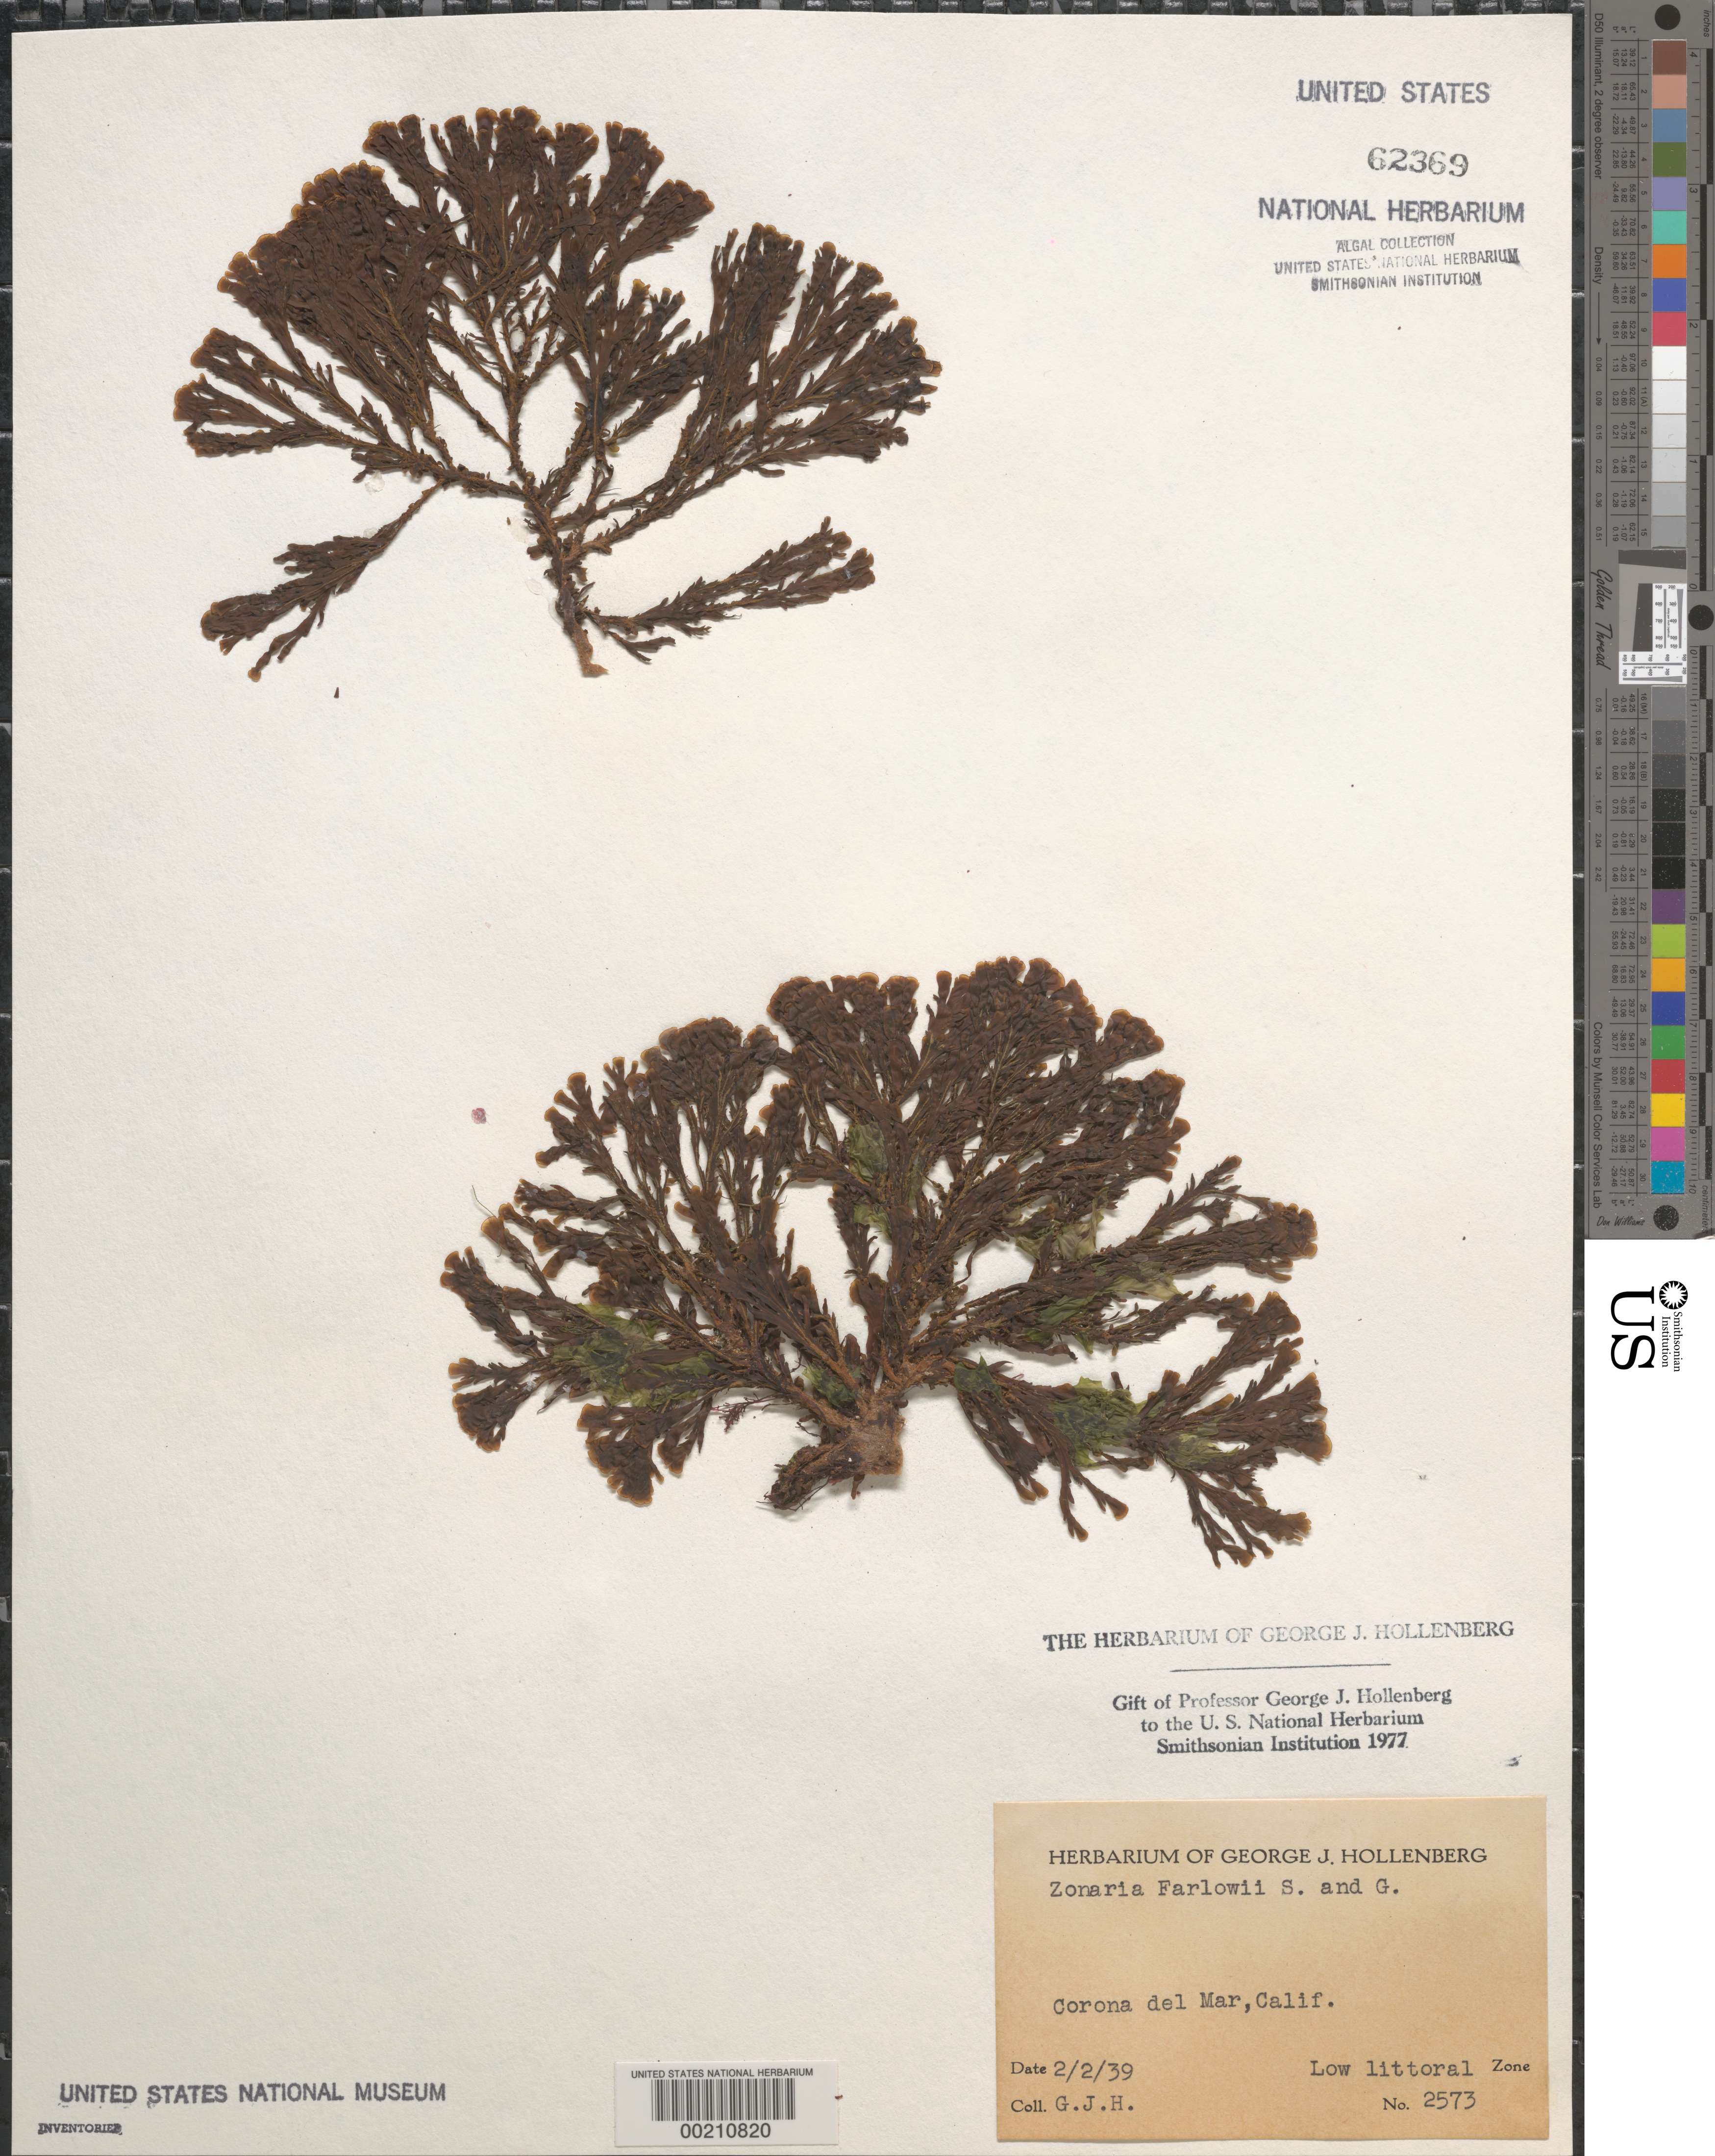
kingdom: Chromista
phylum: Ochrophyta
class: Phaeophyceae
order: Dictyotales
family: Dictyotaceae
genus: Zonaria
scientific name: Zonaria farlowii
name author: Setch. & N.L. Gardner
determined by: Hollenberg, George J.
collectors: G. Hollenberg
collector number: GJH 2573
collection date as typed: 02 Feb 1939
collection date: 1939-02-02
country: United States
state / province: California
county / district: Orange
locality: Corona del Mar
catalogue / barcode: US 62369